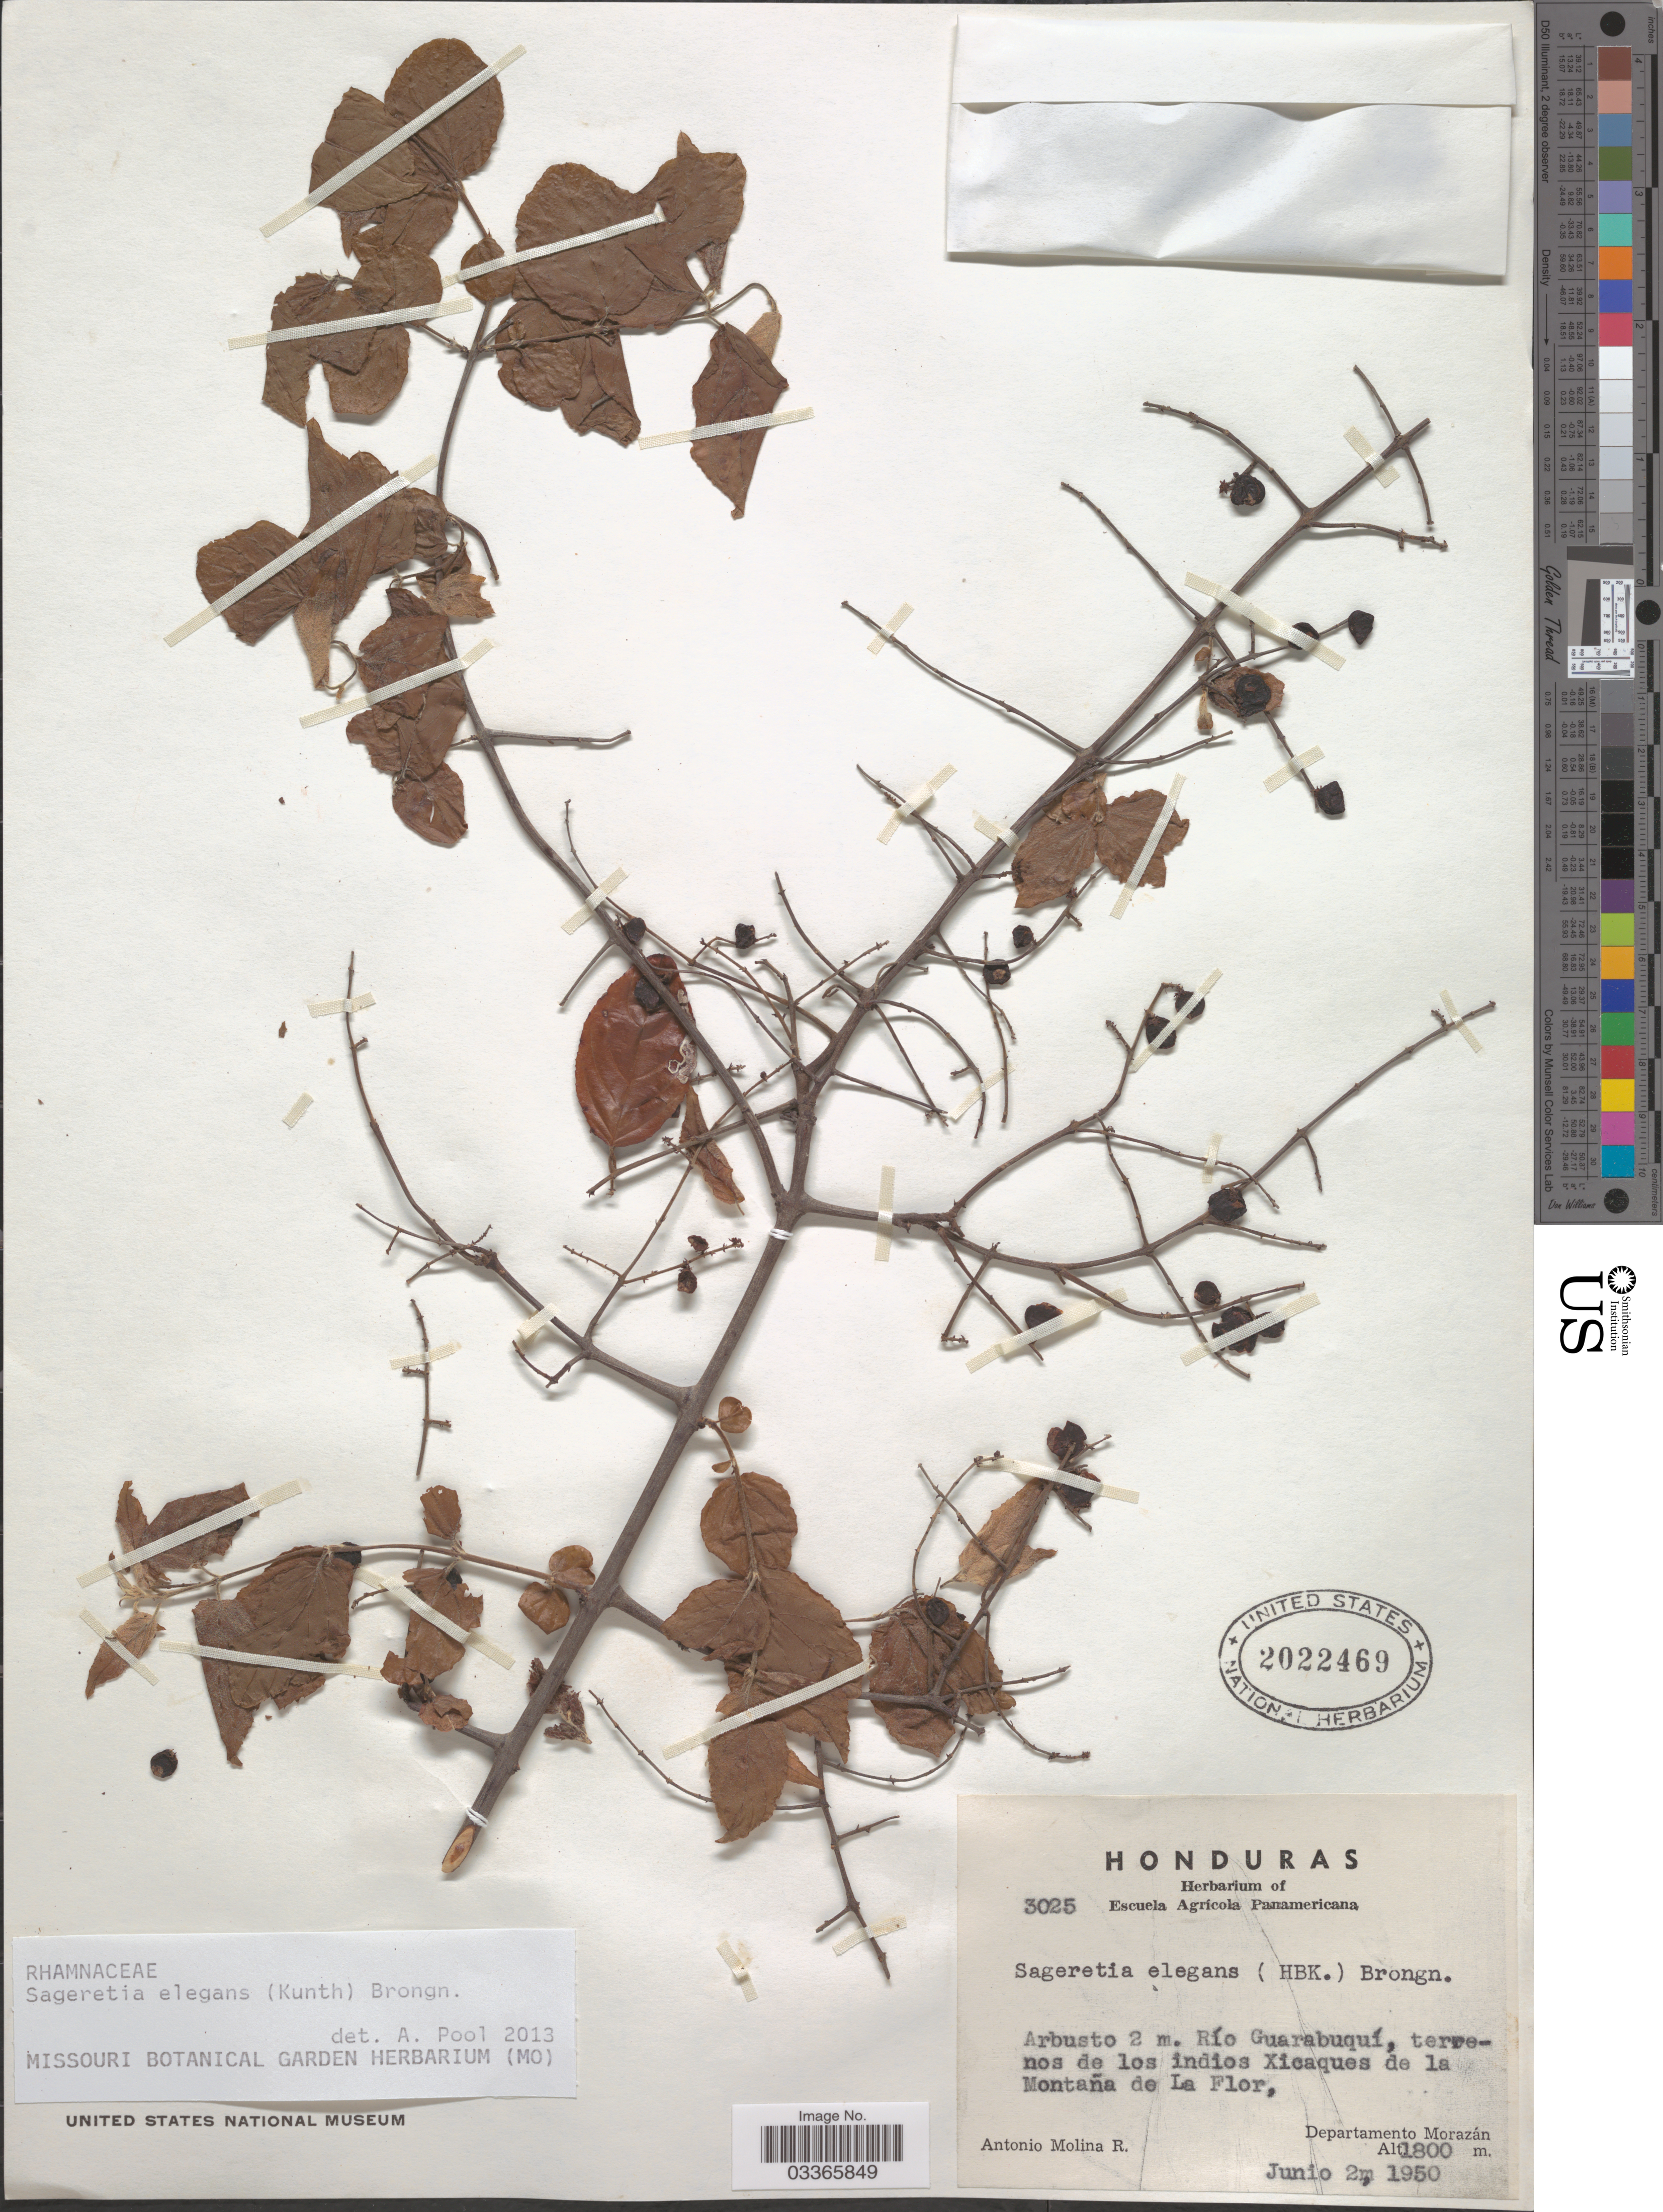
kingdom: Plantae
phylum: Tracheophyta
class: Magnoliopsida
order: Rosales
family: Rhamnaceae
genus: Sageretia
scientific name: Sageretia elegans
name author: (Kunth) Brongn.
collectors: A. Molina R.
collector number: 3025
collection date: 1950-06-02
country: Honduras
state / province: Fco. Morazán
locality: Río Guarabuquí, terrenos de los indios Xicaques de la Montaña de La Flor, Departamento Morazán.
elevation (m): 1800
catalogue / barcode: US 2022469